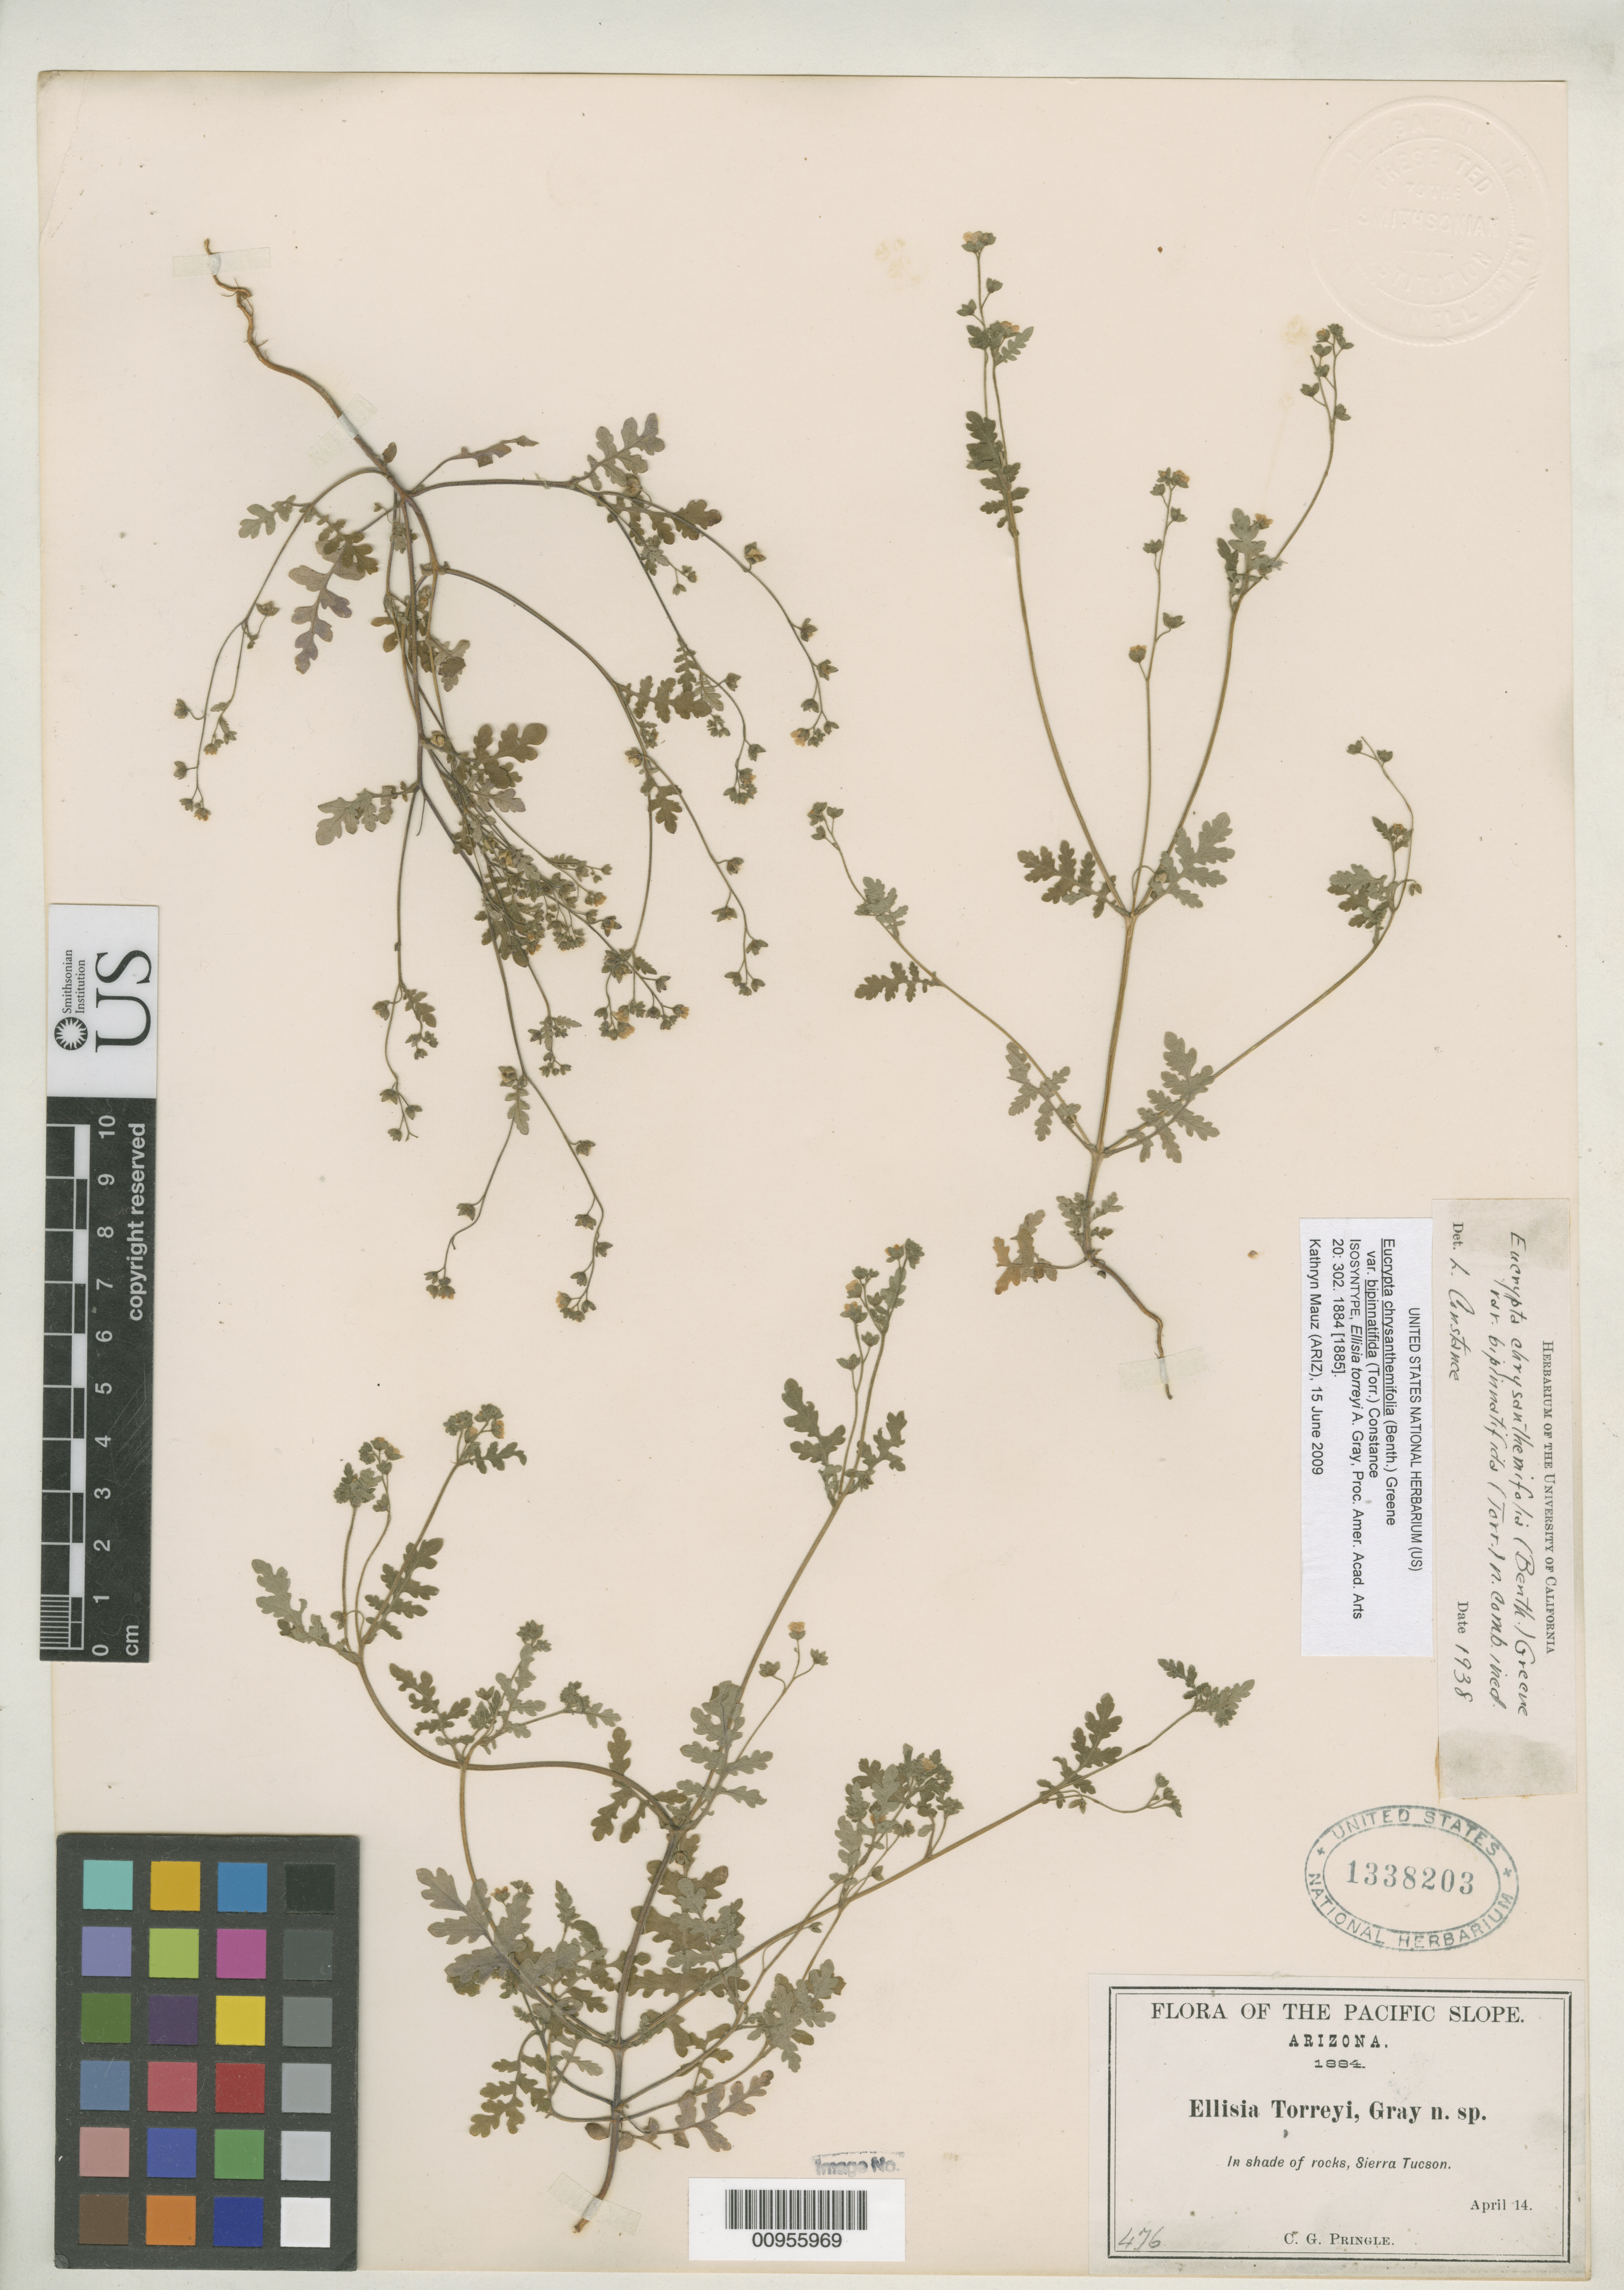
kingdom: Plantae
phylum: Tracheophyta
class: Magnoliopsida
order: Boraginales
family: Hydrophyllaceae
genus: Ellisia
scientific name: Ellisia torreyi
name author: A. Gray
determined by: Mauz, Kathryn, (ARIZ)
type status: Isosyntype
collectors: C. G. Pringle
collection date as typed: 14 Apr 1884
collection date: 1884-04-14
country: United States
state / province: Arizona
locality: In shade of rocks, Sierra Tucson.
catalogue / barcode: US 1338203